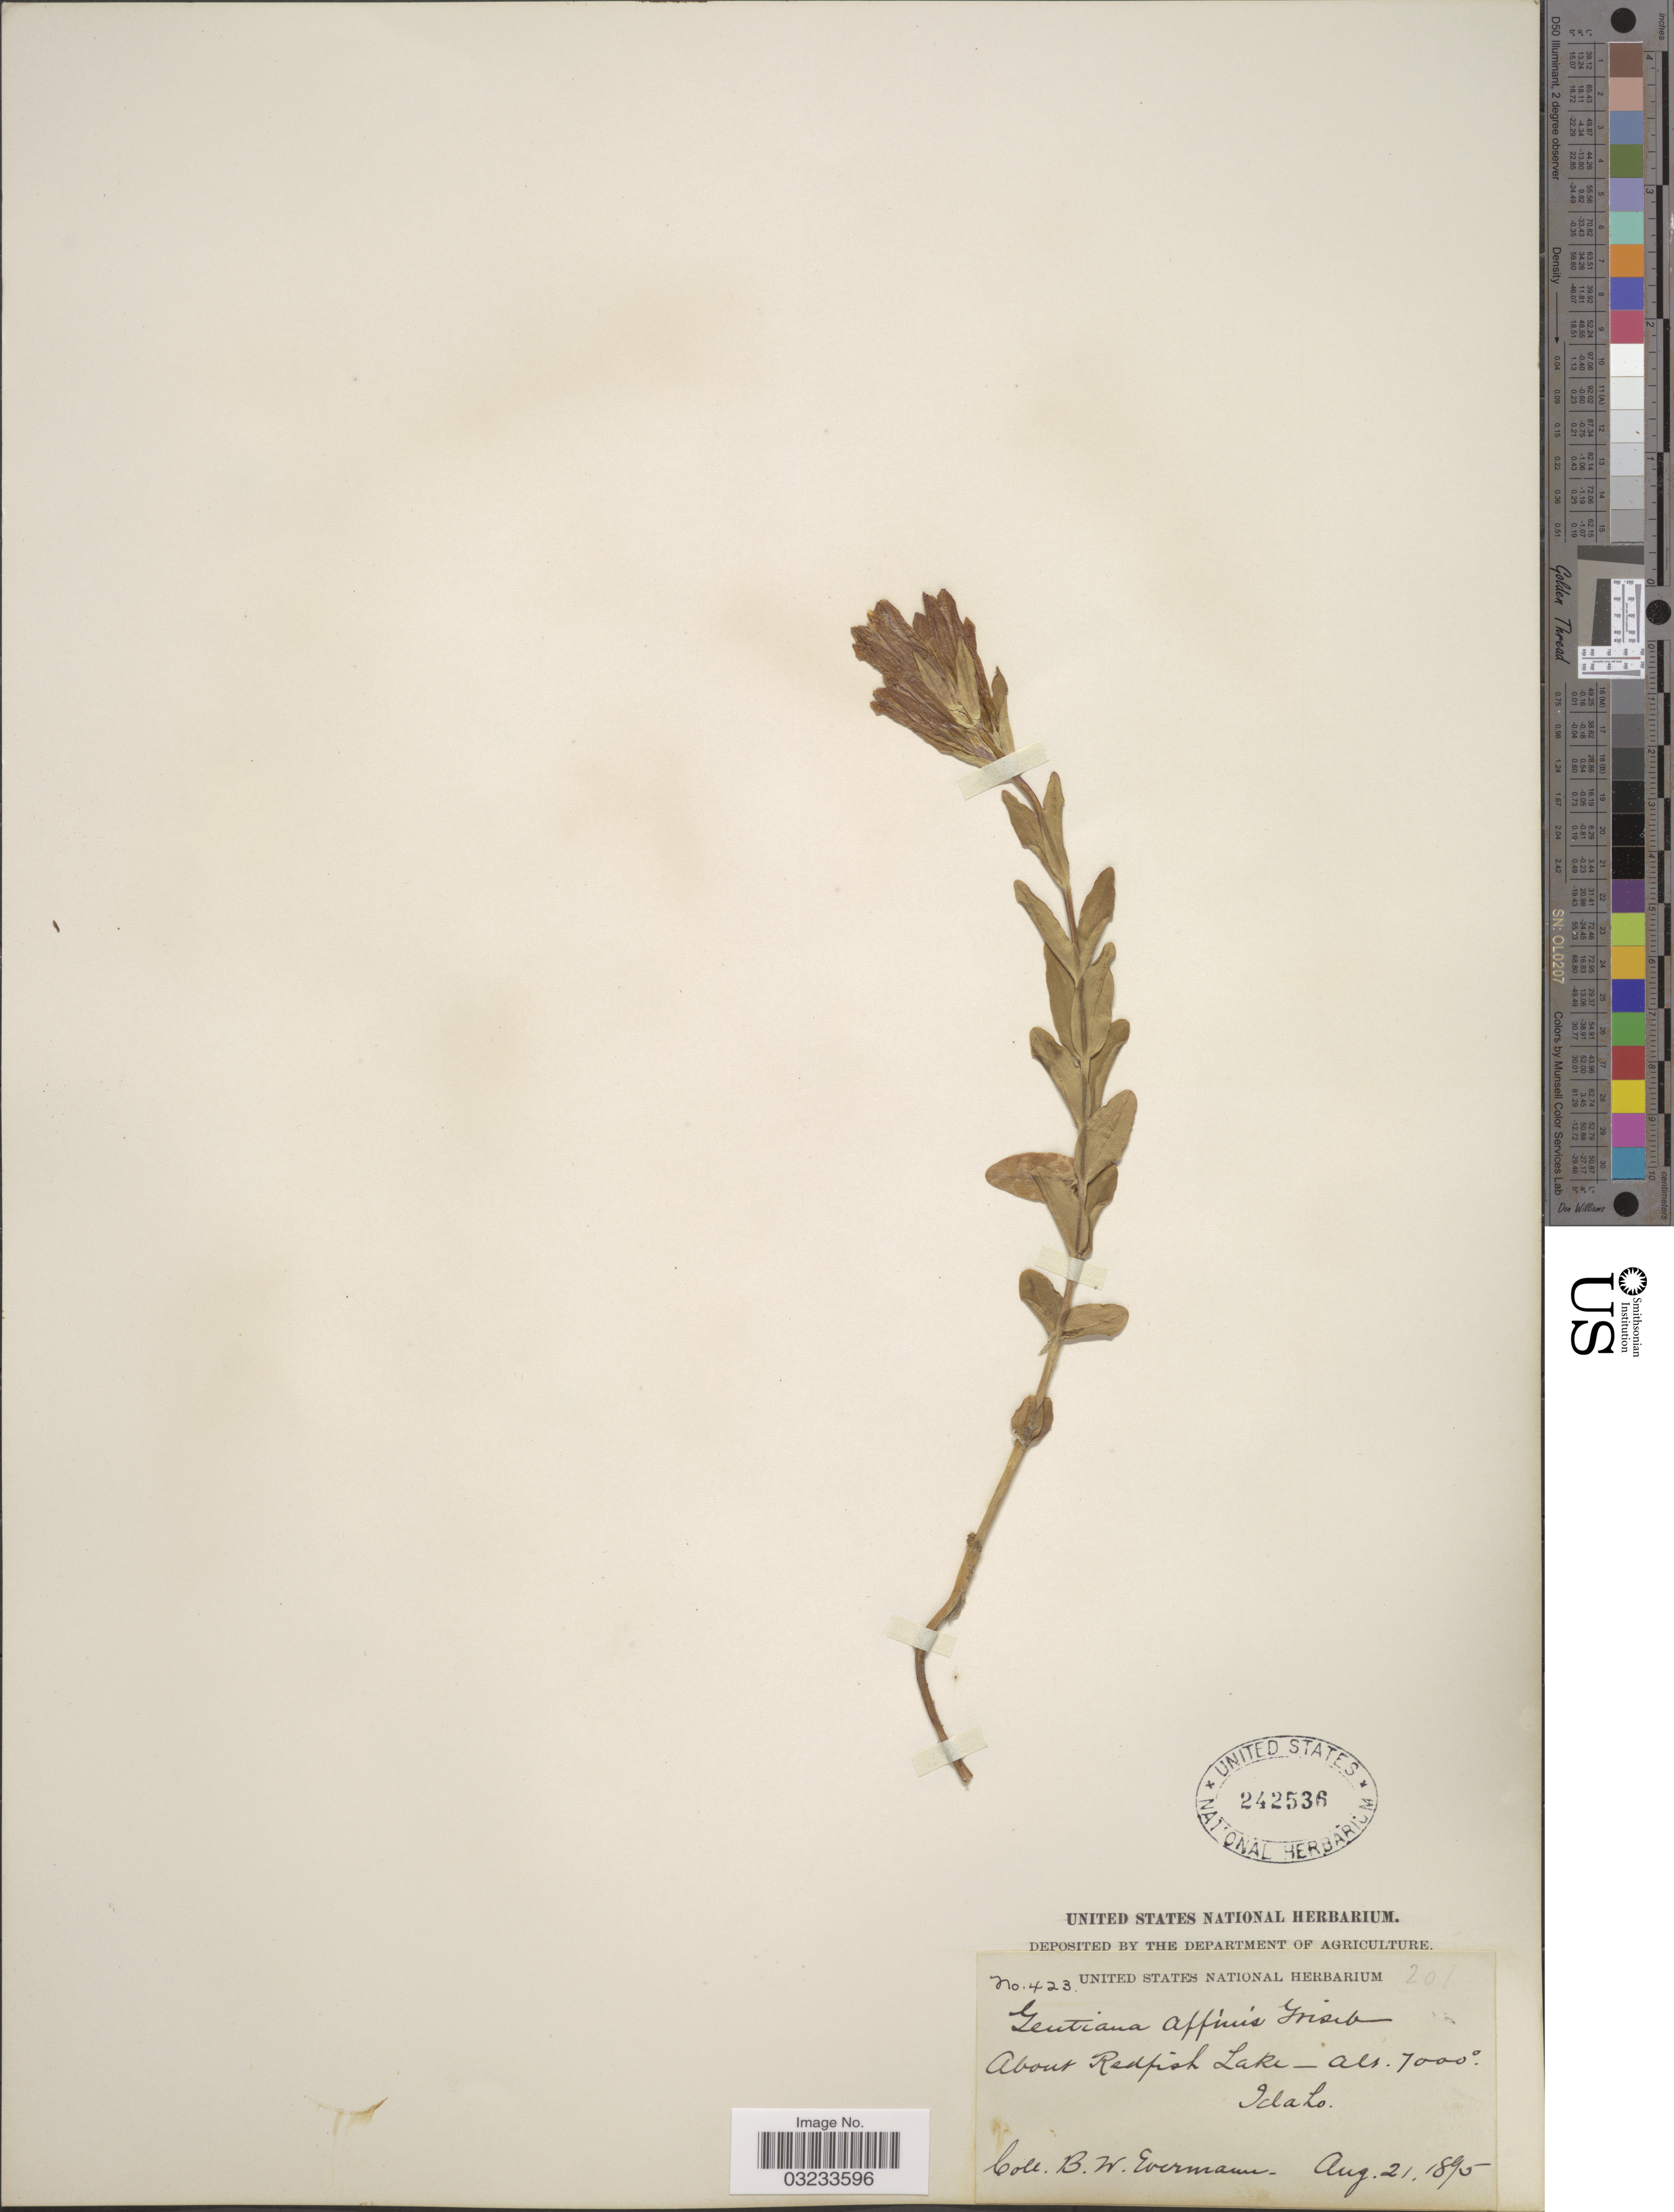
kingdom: Plantae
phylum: Tracheophyta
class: Magnoliopsida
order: Gentianales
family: Gentianaceae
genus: Gentiana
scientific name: Gentiana affinis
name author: Griseb.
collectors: B. W. Evermann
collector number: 423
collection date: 1895-08-21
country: United States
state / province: Idaho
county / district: Custer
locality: About Redfish Lake.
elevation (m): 21336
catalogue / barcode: US 242536